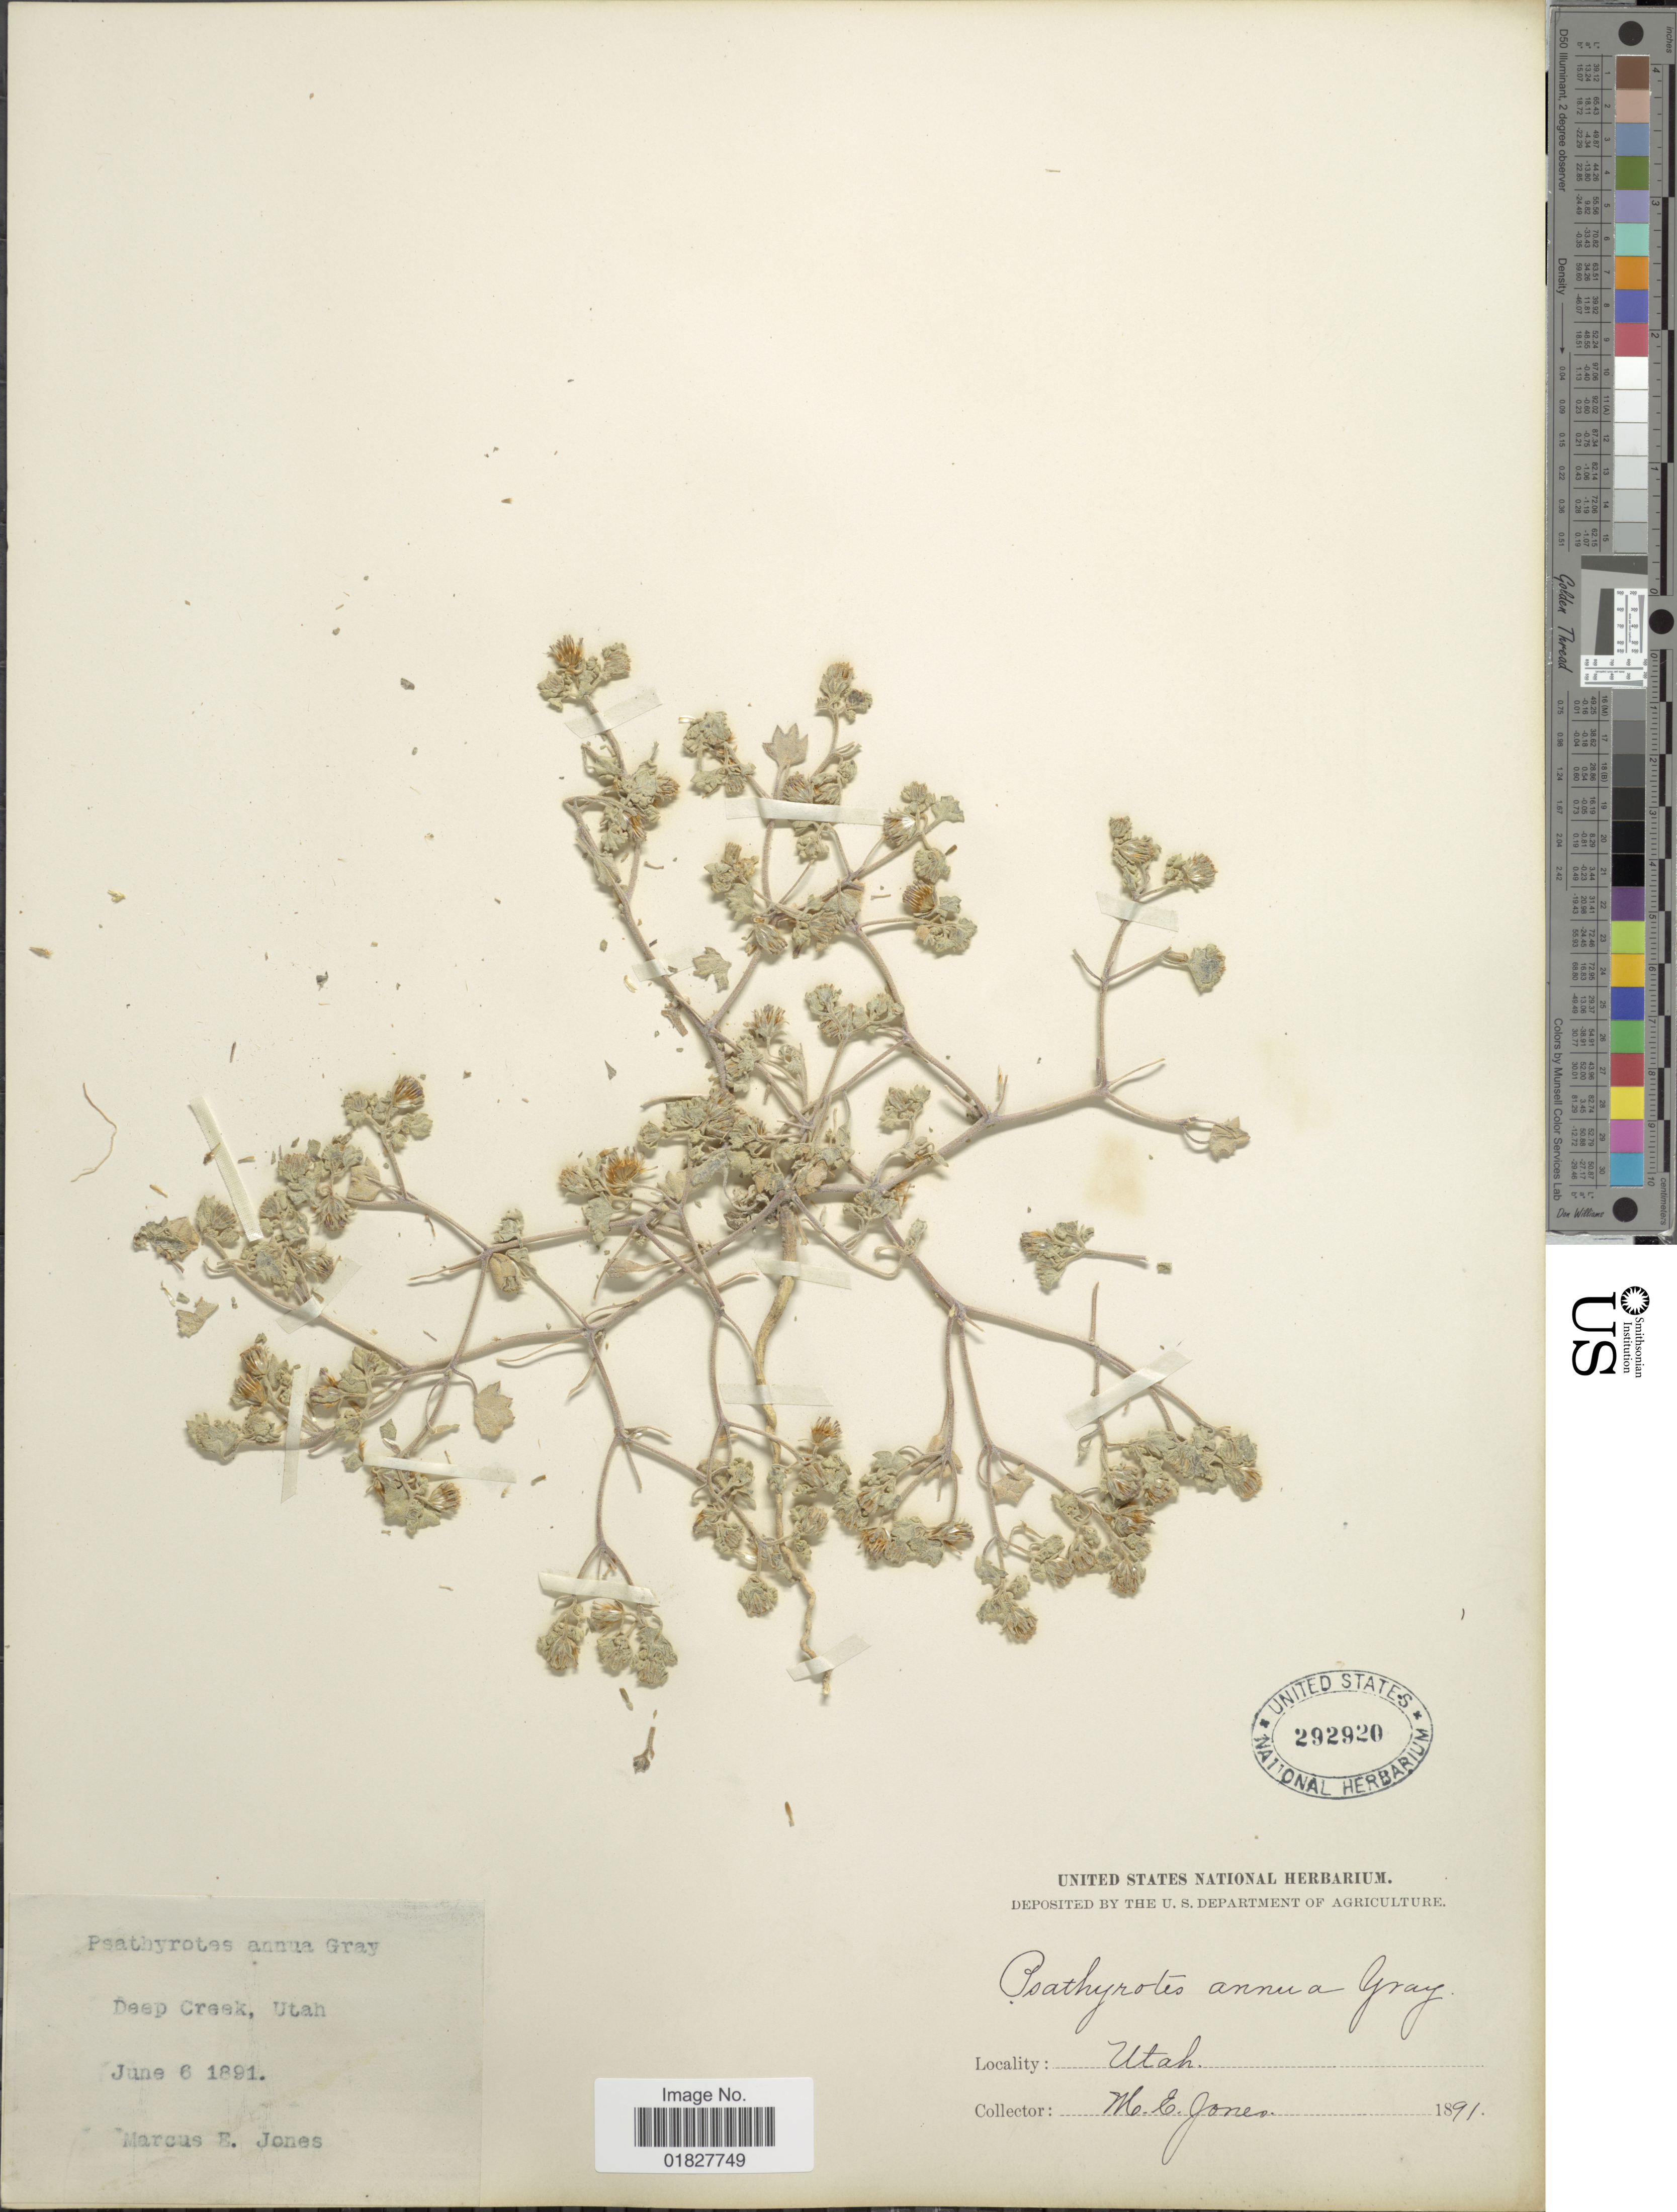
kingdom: Plantae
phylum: Tracheophyta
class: Magnoliopsida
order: Asterales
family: Asteraceae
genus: Psathyrotes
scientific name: Psathyrotes annua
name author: (Nutt.) A. Gray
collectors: M. E. Jones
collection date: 1891-06-06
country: United States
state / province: Utah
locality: Deep Creek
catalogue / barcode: US 292920